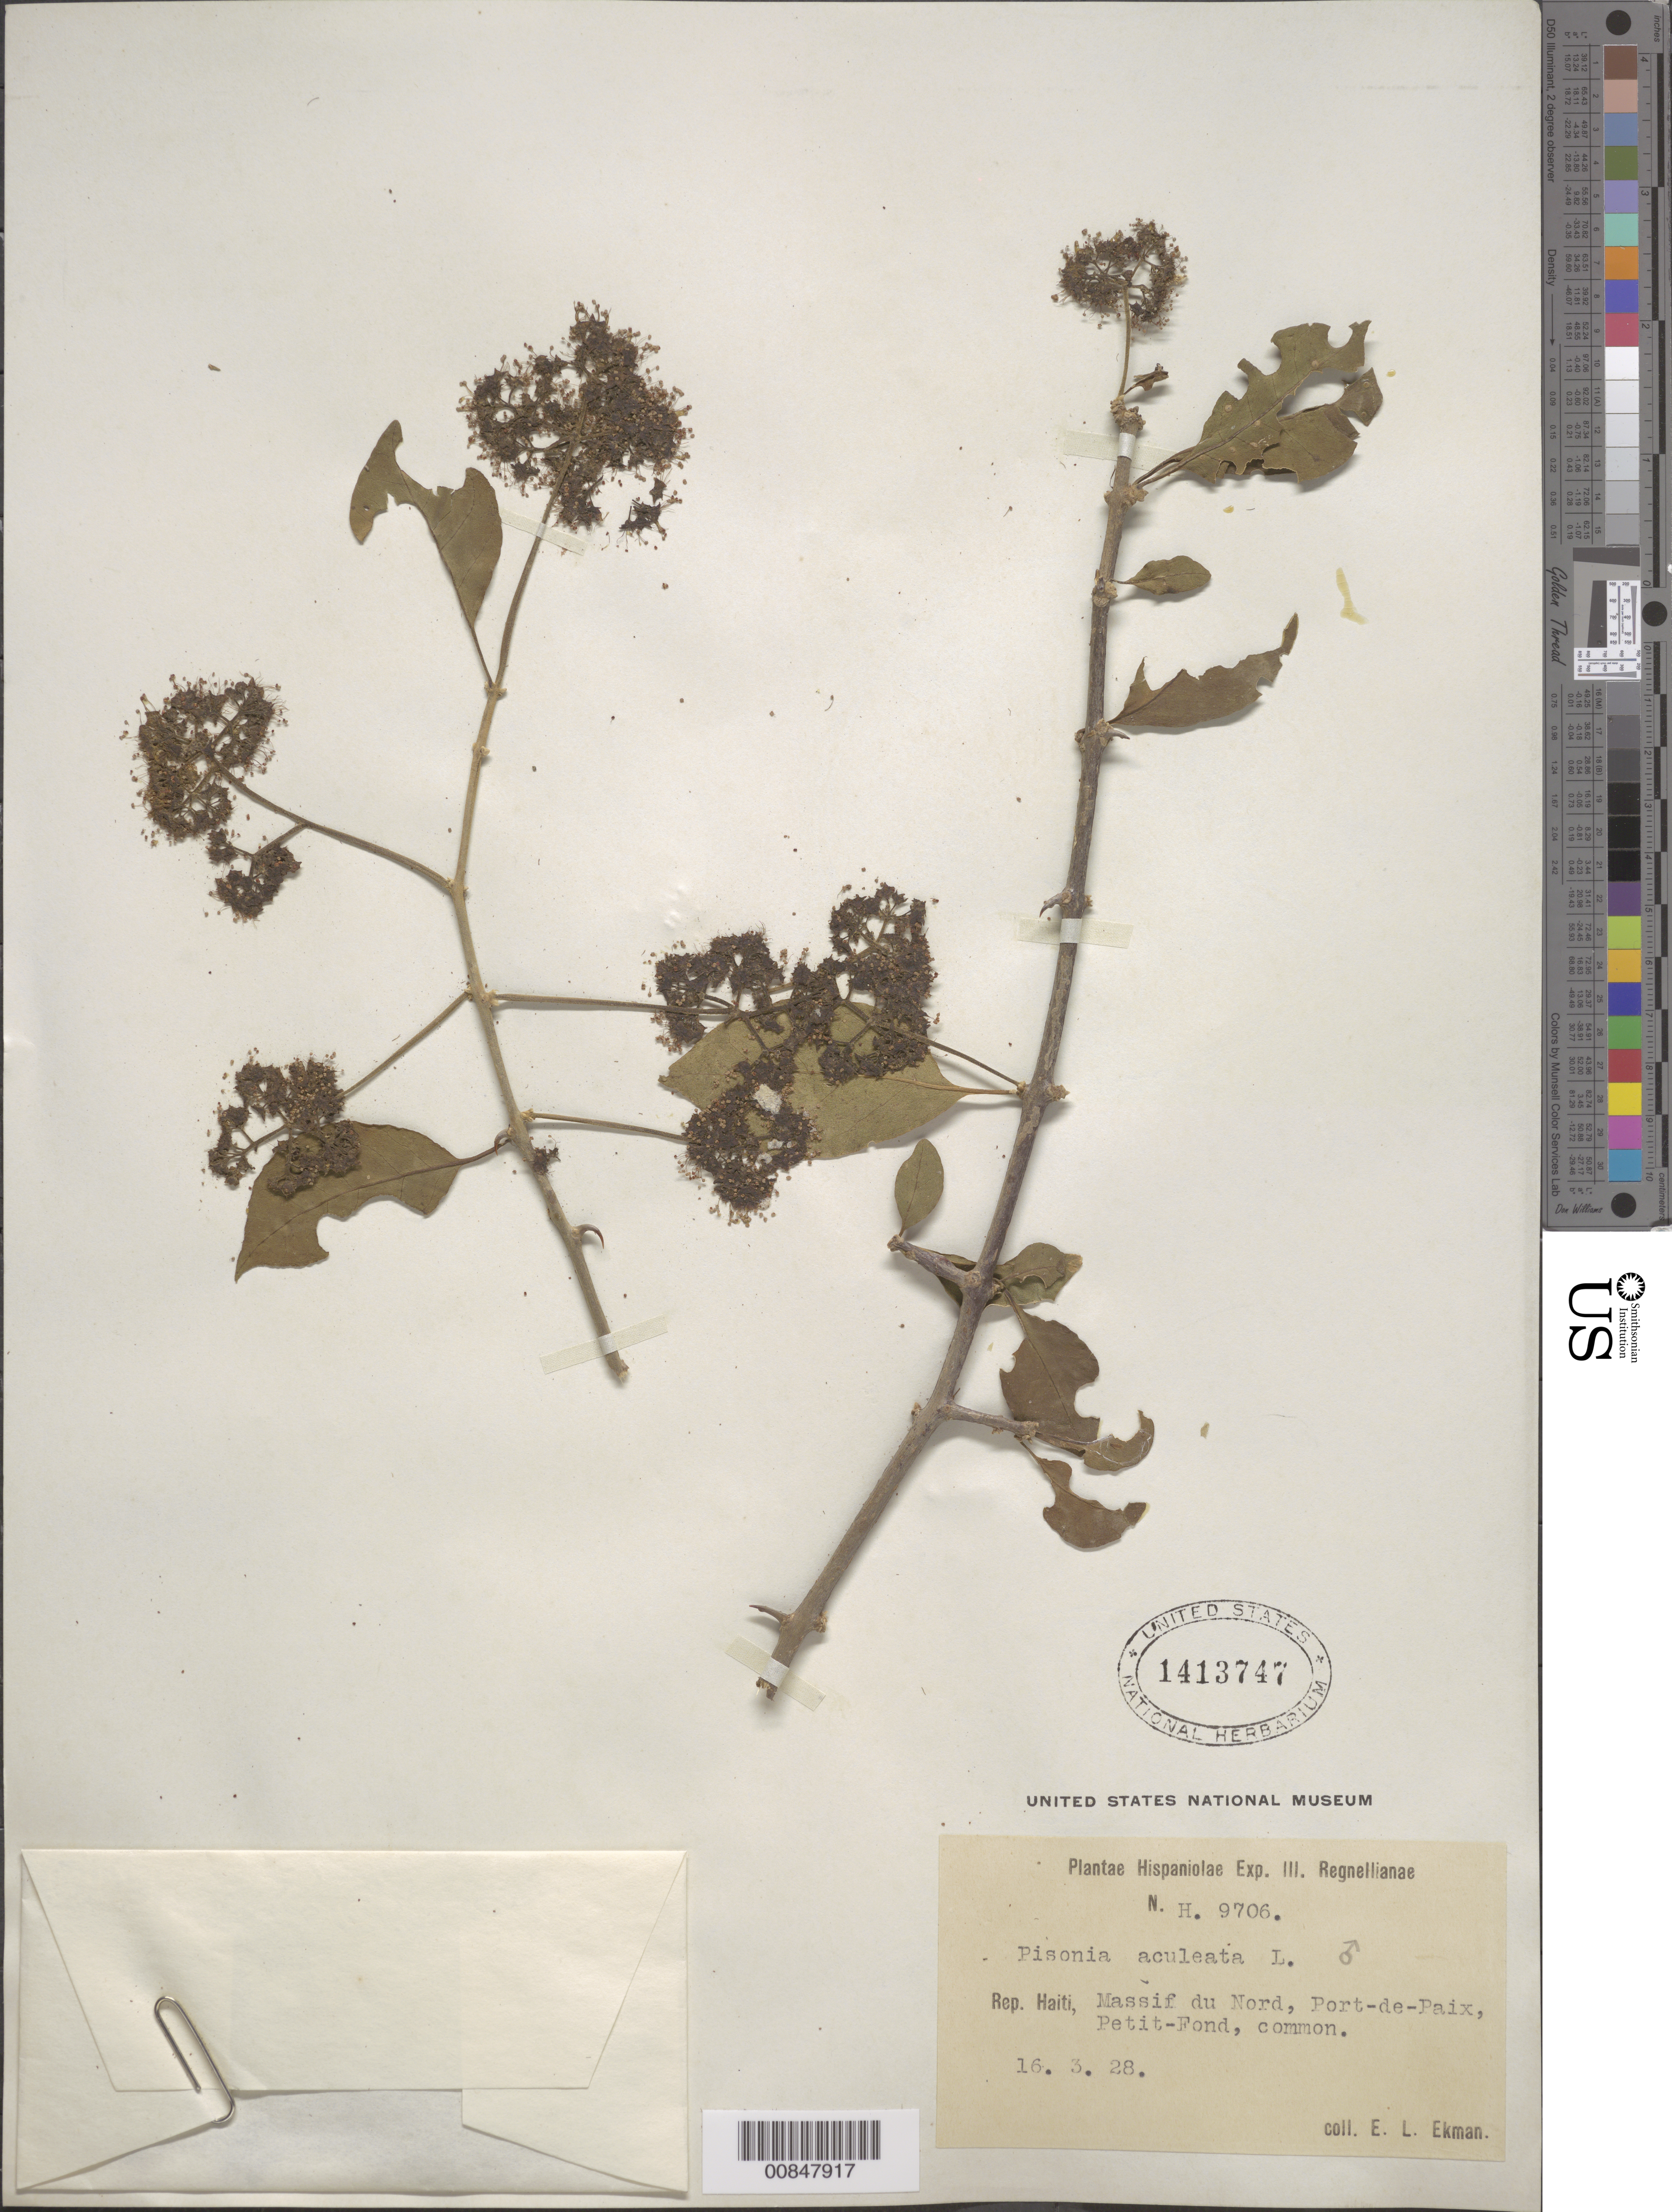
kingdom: Plantae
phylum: Tracheophyta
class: Magnoliopsida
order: Caryophyllales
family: Nyctaginaceae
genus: Pisonia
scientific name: Pisonia aculeata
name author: L.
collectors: E. L. Ekman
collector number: H 9706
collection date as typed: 16 Mar 1928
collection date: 1928-03-16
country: Haiti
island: Hispaniola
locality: Massif du Nord, Port-de-Paix, Petit-Fond.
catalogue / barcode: US 1413747